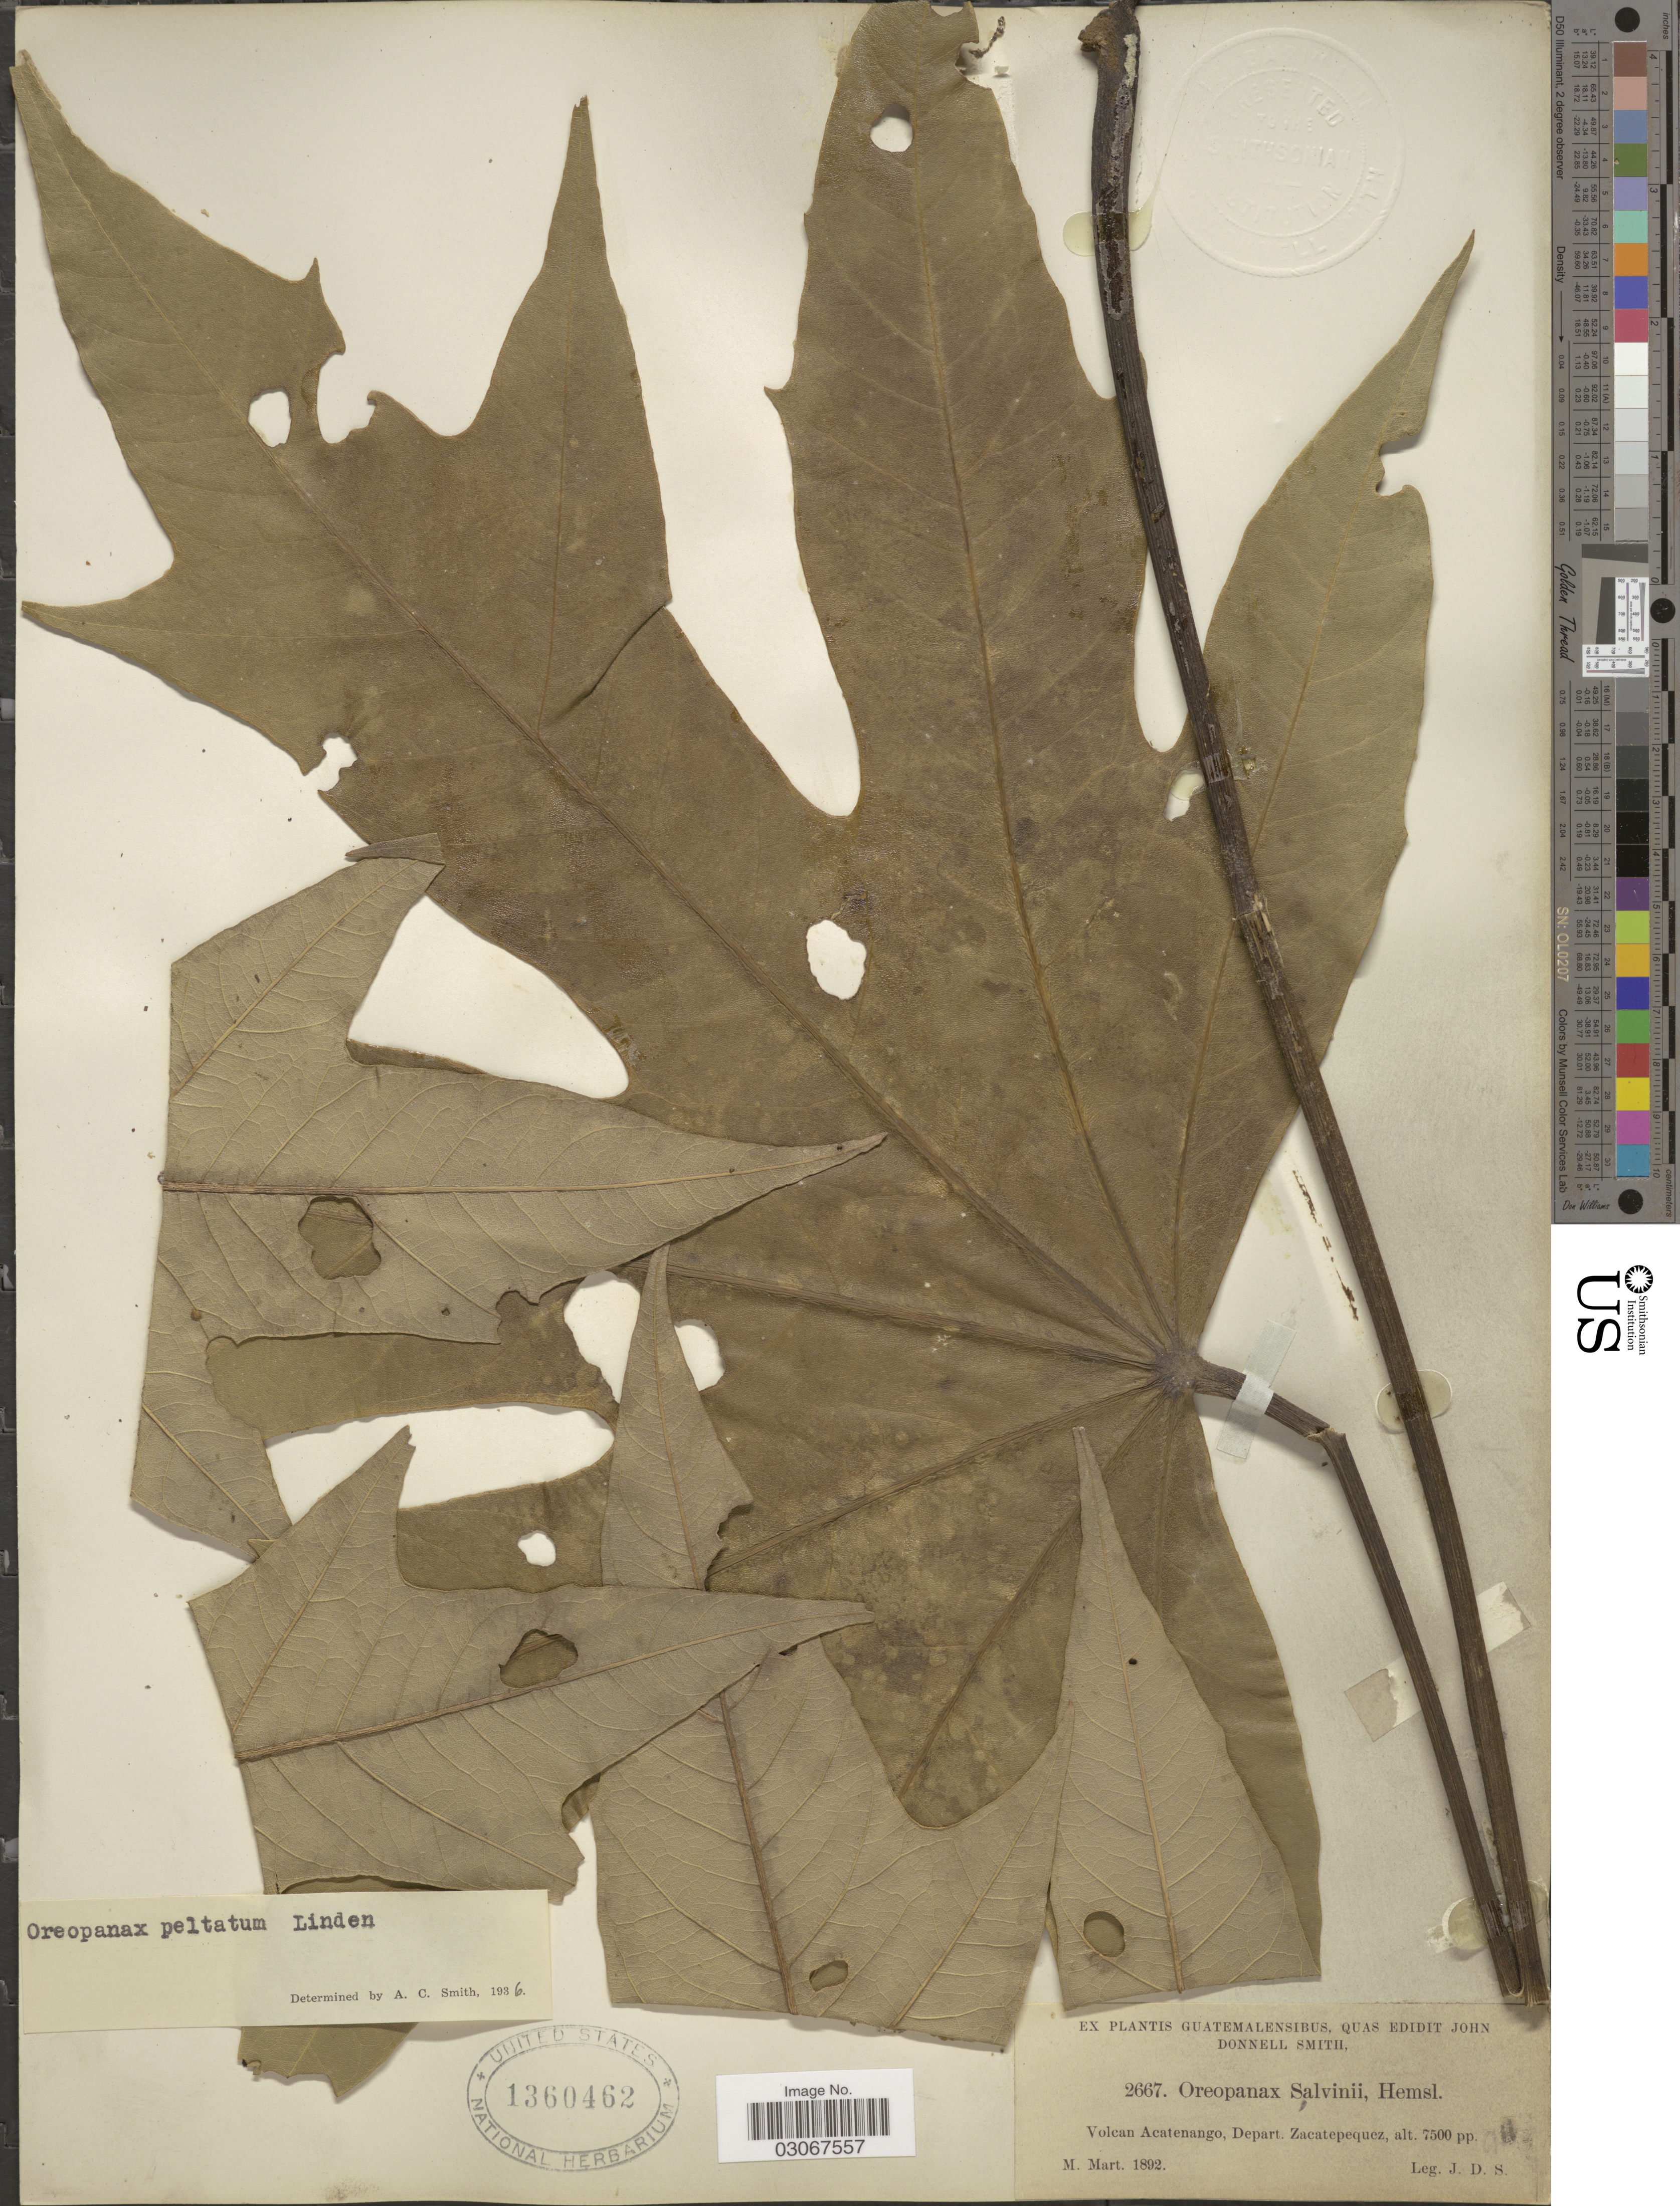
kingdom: Plantae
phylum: Tracheophyta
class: Magnoliopsida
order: Apiales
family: Araliaceae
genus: Oreopanax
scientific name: Oreopanax peltatus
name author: Linden ex Regel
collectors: J. Donnell Smith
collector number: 2667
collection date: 1892-03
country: Guatemala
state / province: Sacatepéquez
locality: Volcan Acatenango, Depart. Zacatepequez.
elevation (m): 2286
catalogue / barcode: US 1360462